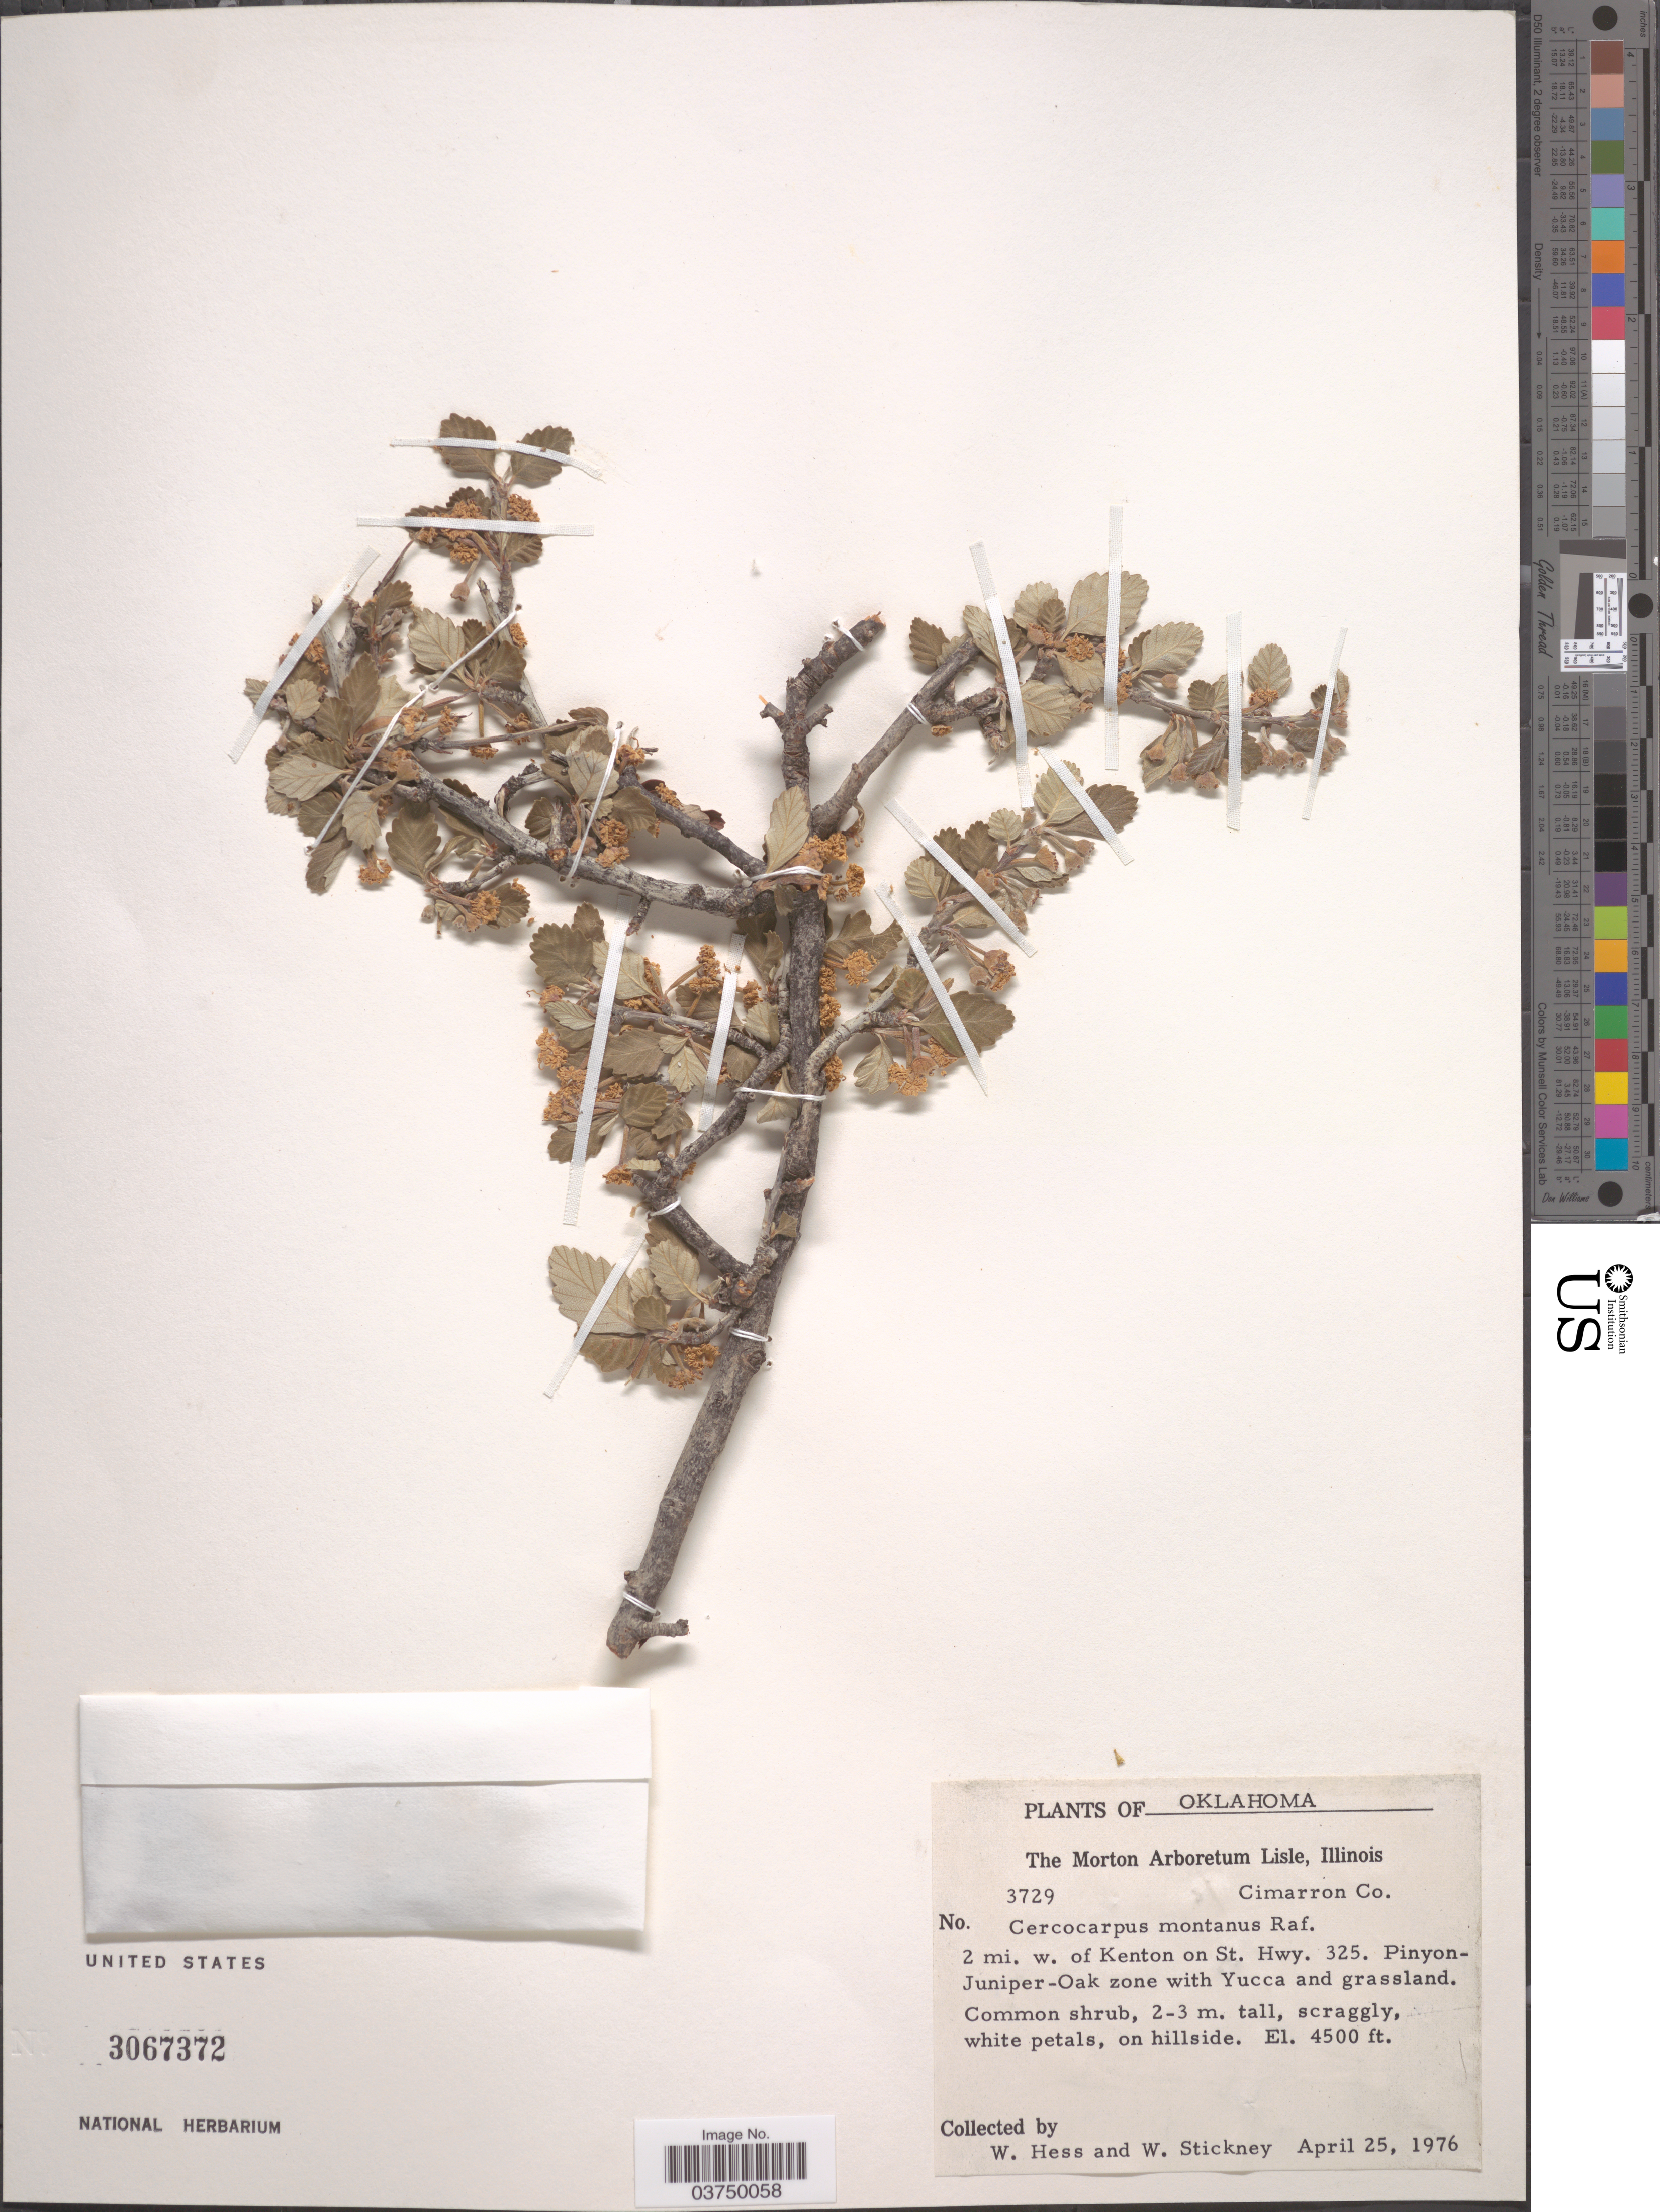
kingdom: Plantae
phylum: Tracheophyta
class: Magnoliopsida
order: Rosales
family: Rosaceae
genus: Cercocarpus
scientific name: Cercocarpus montanus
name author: Raf.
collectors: W. Hess & W. Stickney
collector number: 3729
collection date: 1976-04-25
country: United States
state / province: Oklahoma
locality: Cimarron Co. 2 mi. w. of Kenton on St. Hwy. 325. Pinyon-Juniper-Oak zone with Yucca and grassland. On hillside.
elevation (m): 1372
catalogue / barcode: US 3067372